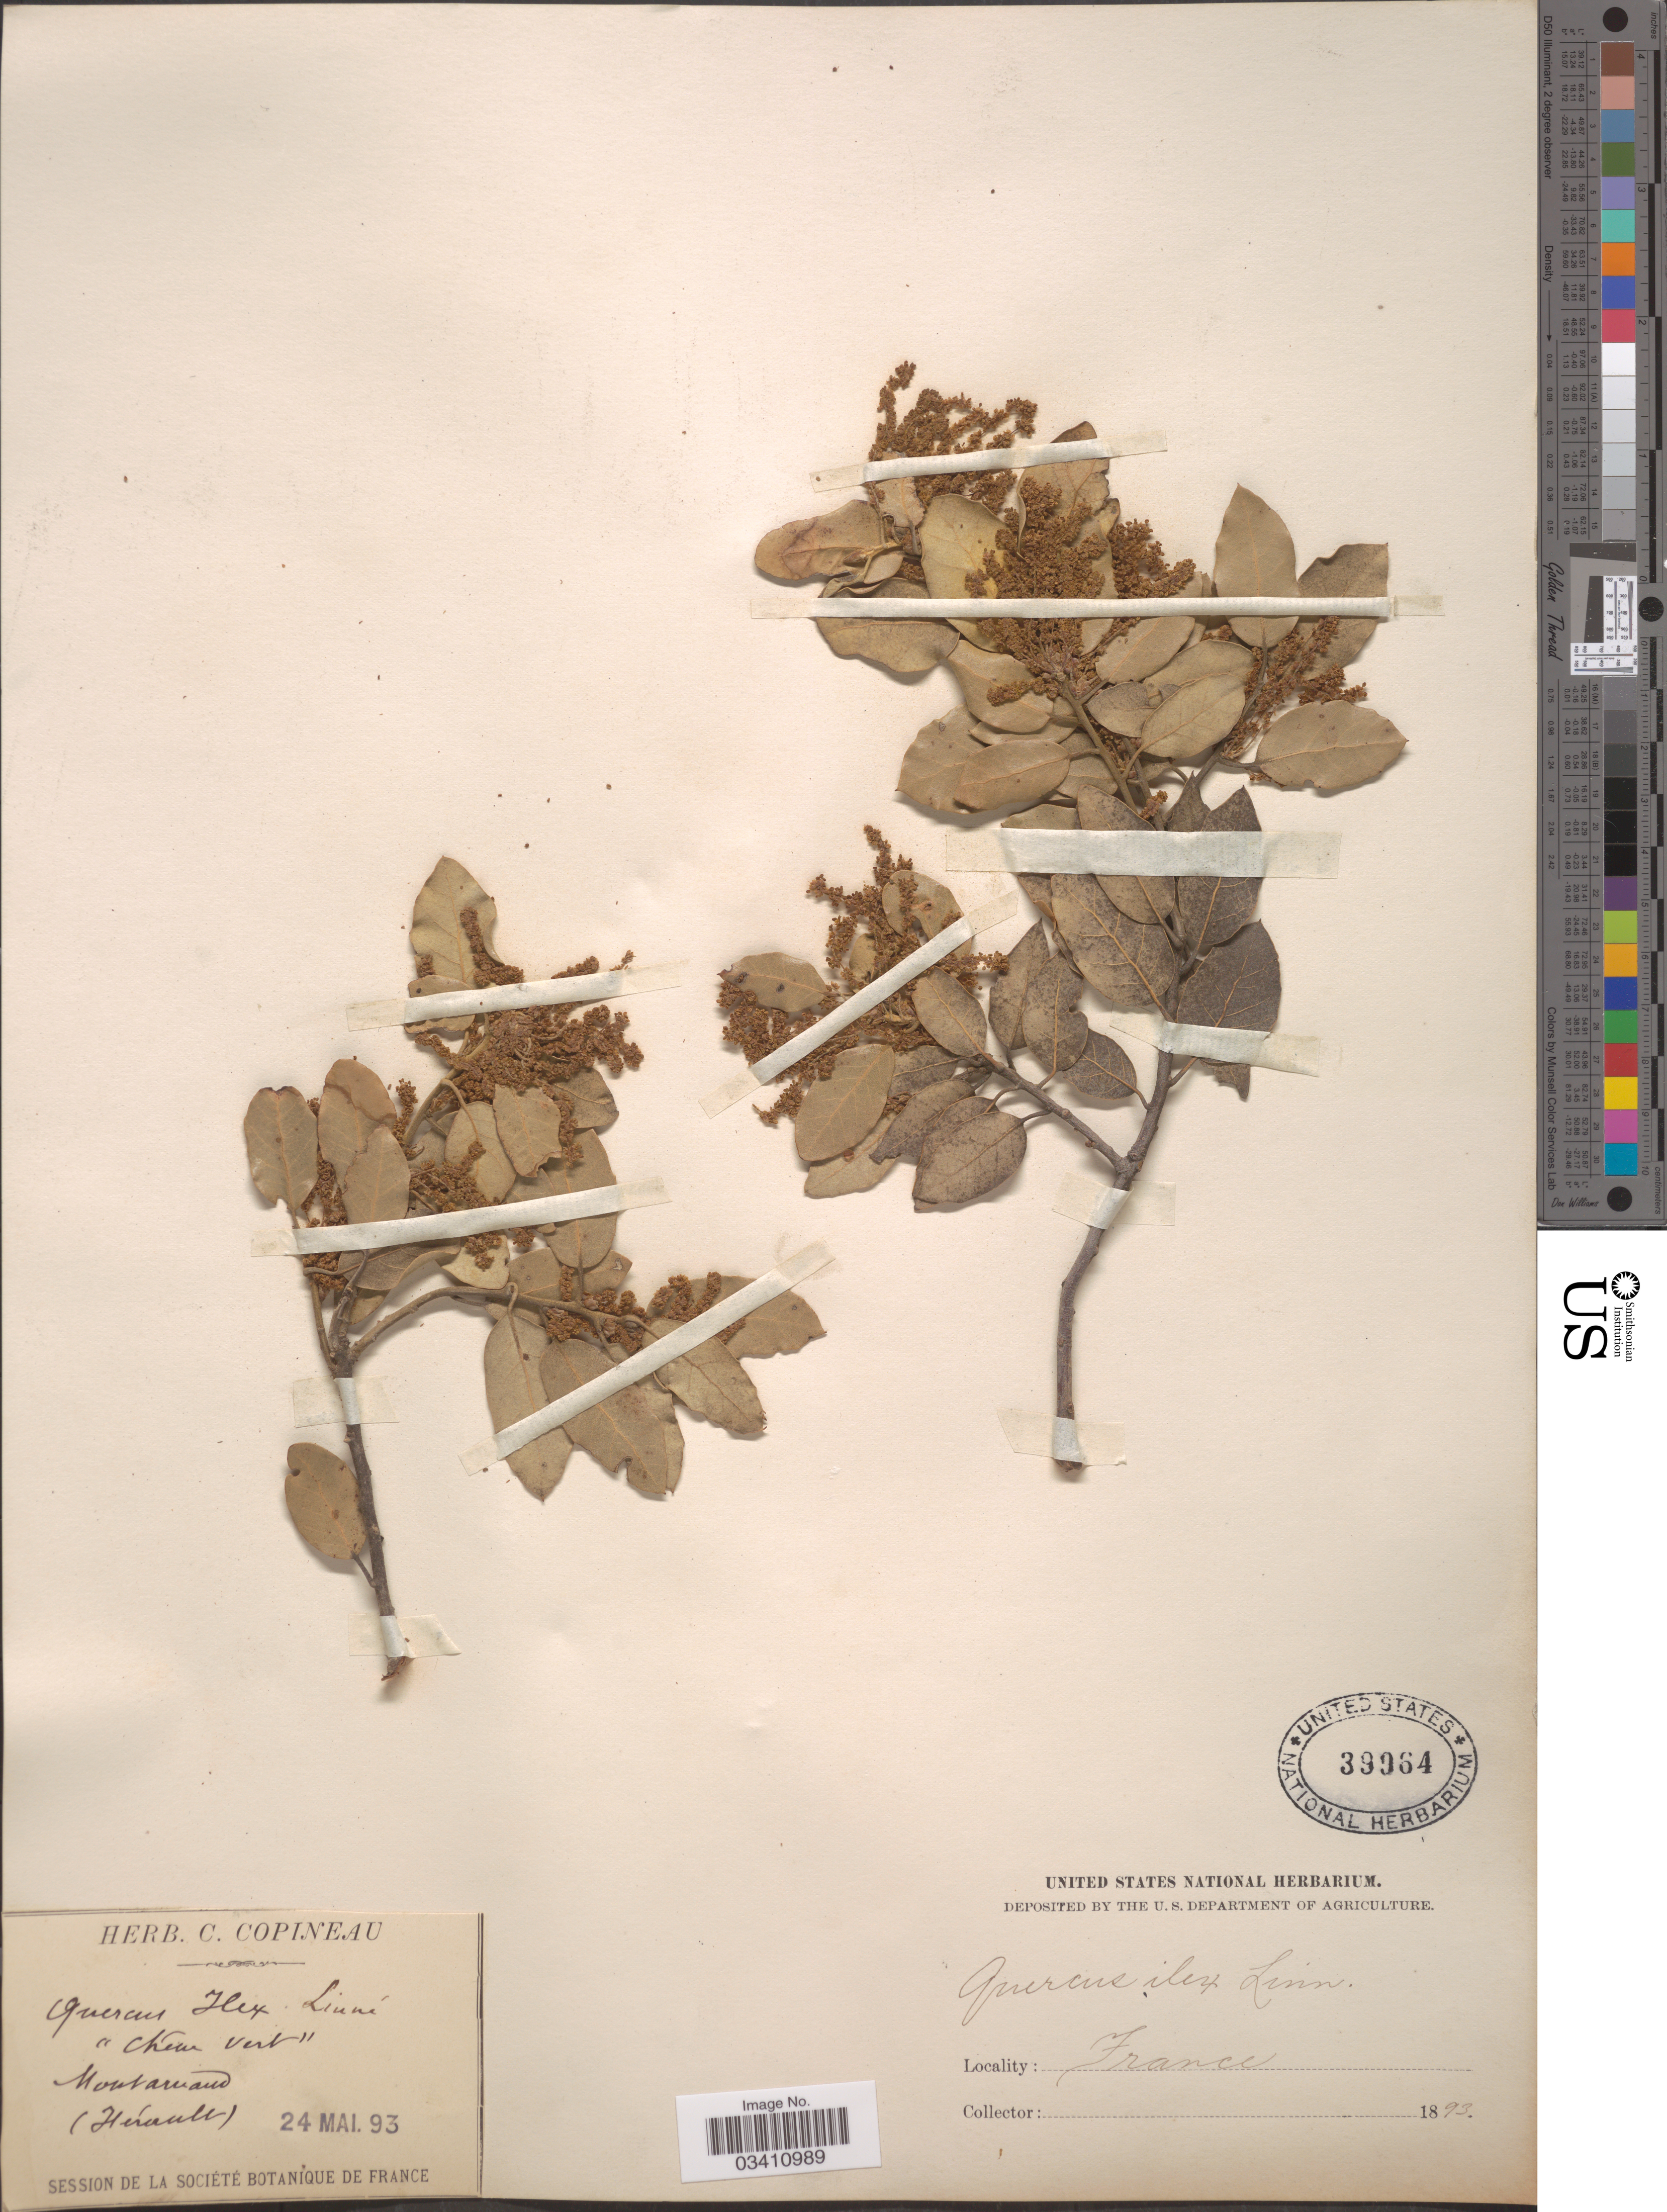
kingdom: Plantae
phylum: Tracheophyta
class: Magnoliopsida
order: Fagales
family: Fagaceae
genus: Quercus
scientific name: Quercus ilex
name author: Lour.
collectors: ex herb. C. Copineau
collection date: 1893-05-24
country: France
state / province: Occitanie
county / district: Hérault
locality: Montarnaud (Hérault).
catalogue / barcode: US 39964